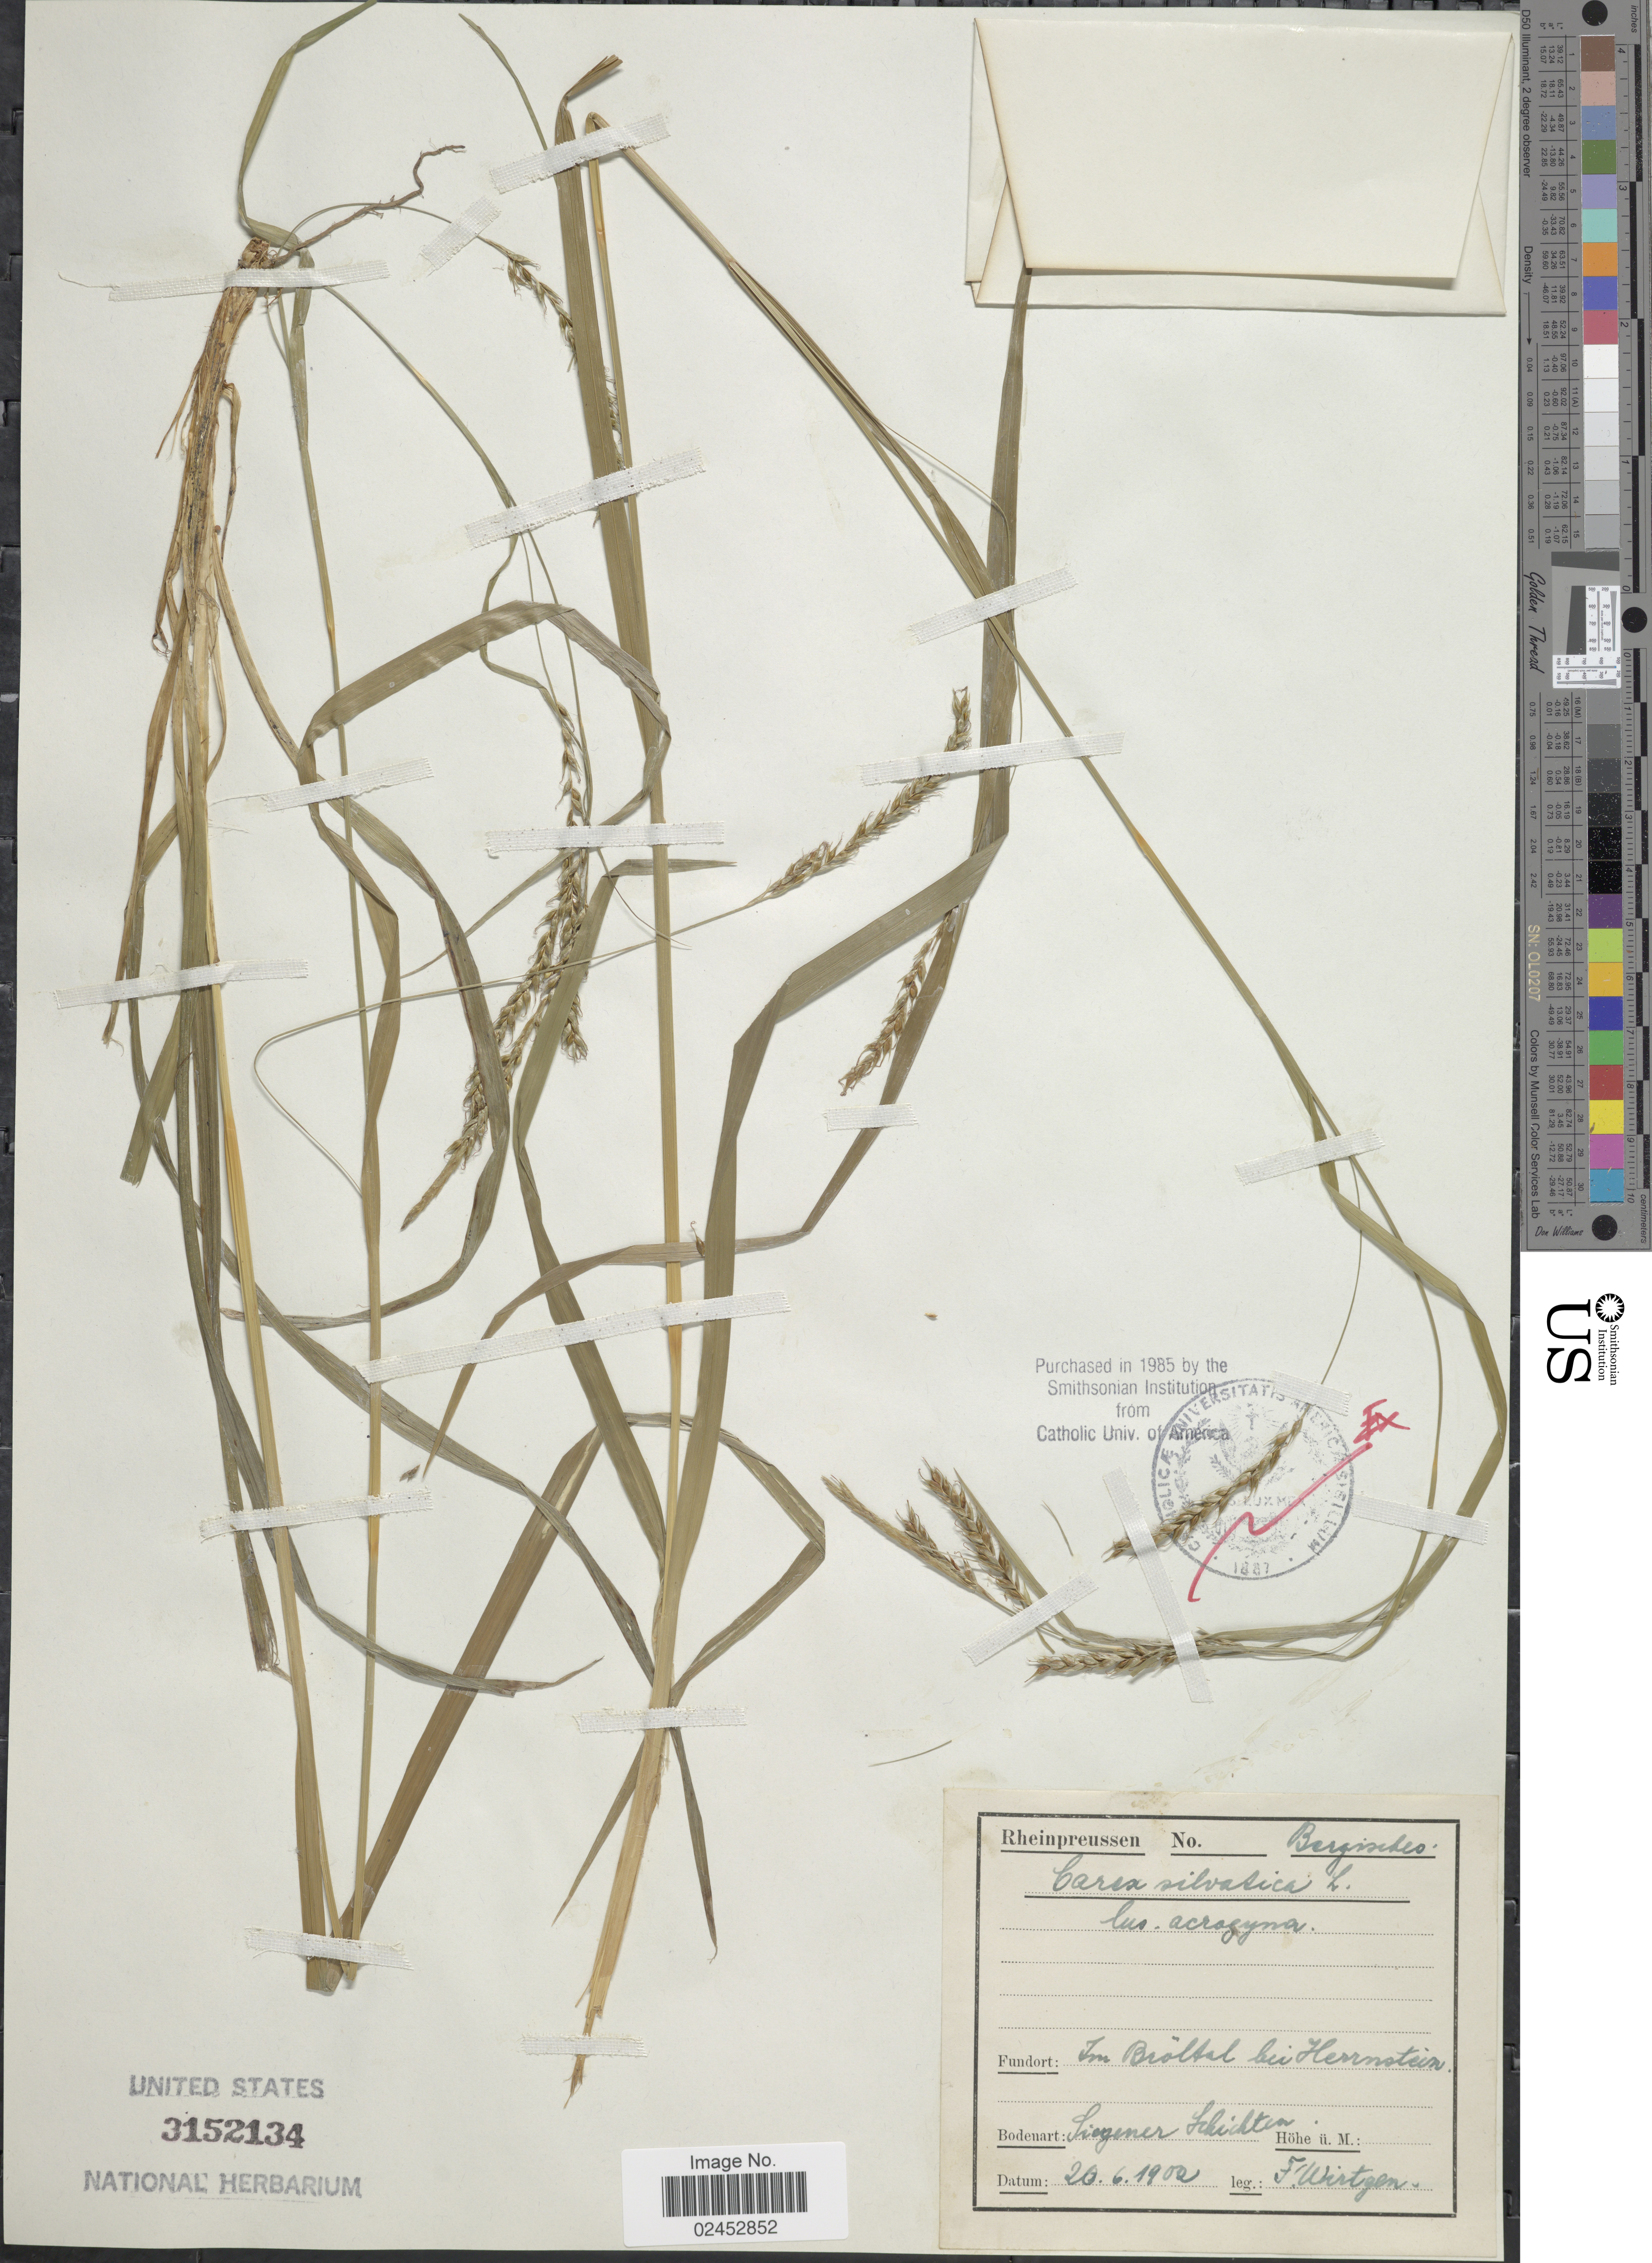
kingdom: Plantae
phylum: Tracheophyta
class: Liliopsida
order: Poales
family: Cyperaceae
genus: Carex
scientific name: Carex sylvatica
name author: Huds.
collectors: F. Wirtgen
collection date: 1902-06-20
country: Germany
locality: Rheinpreussen. Bergisches. Im Broltal bei Herrnstein.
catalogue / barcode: US 3152134